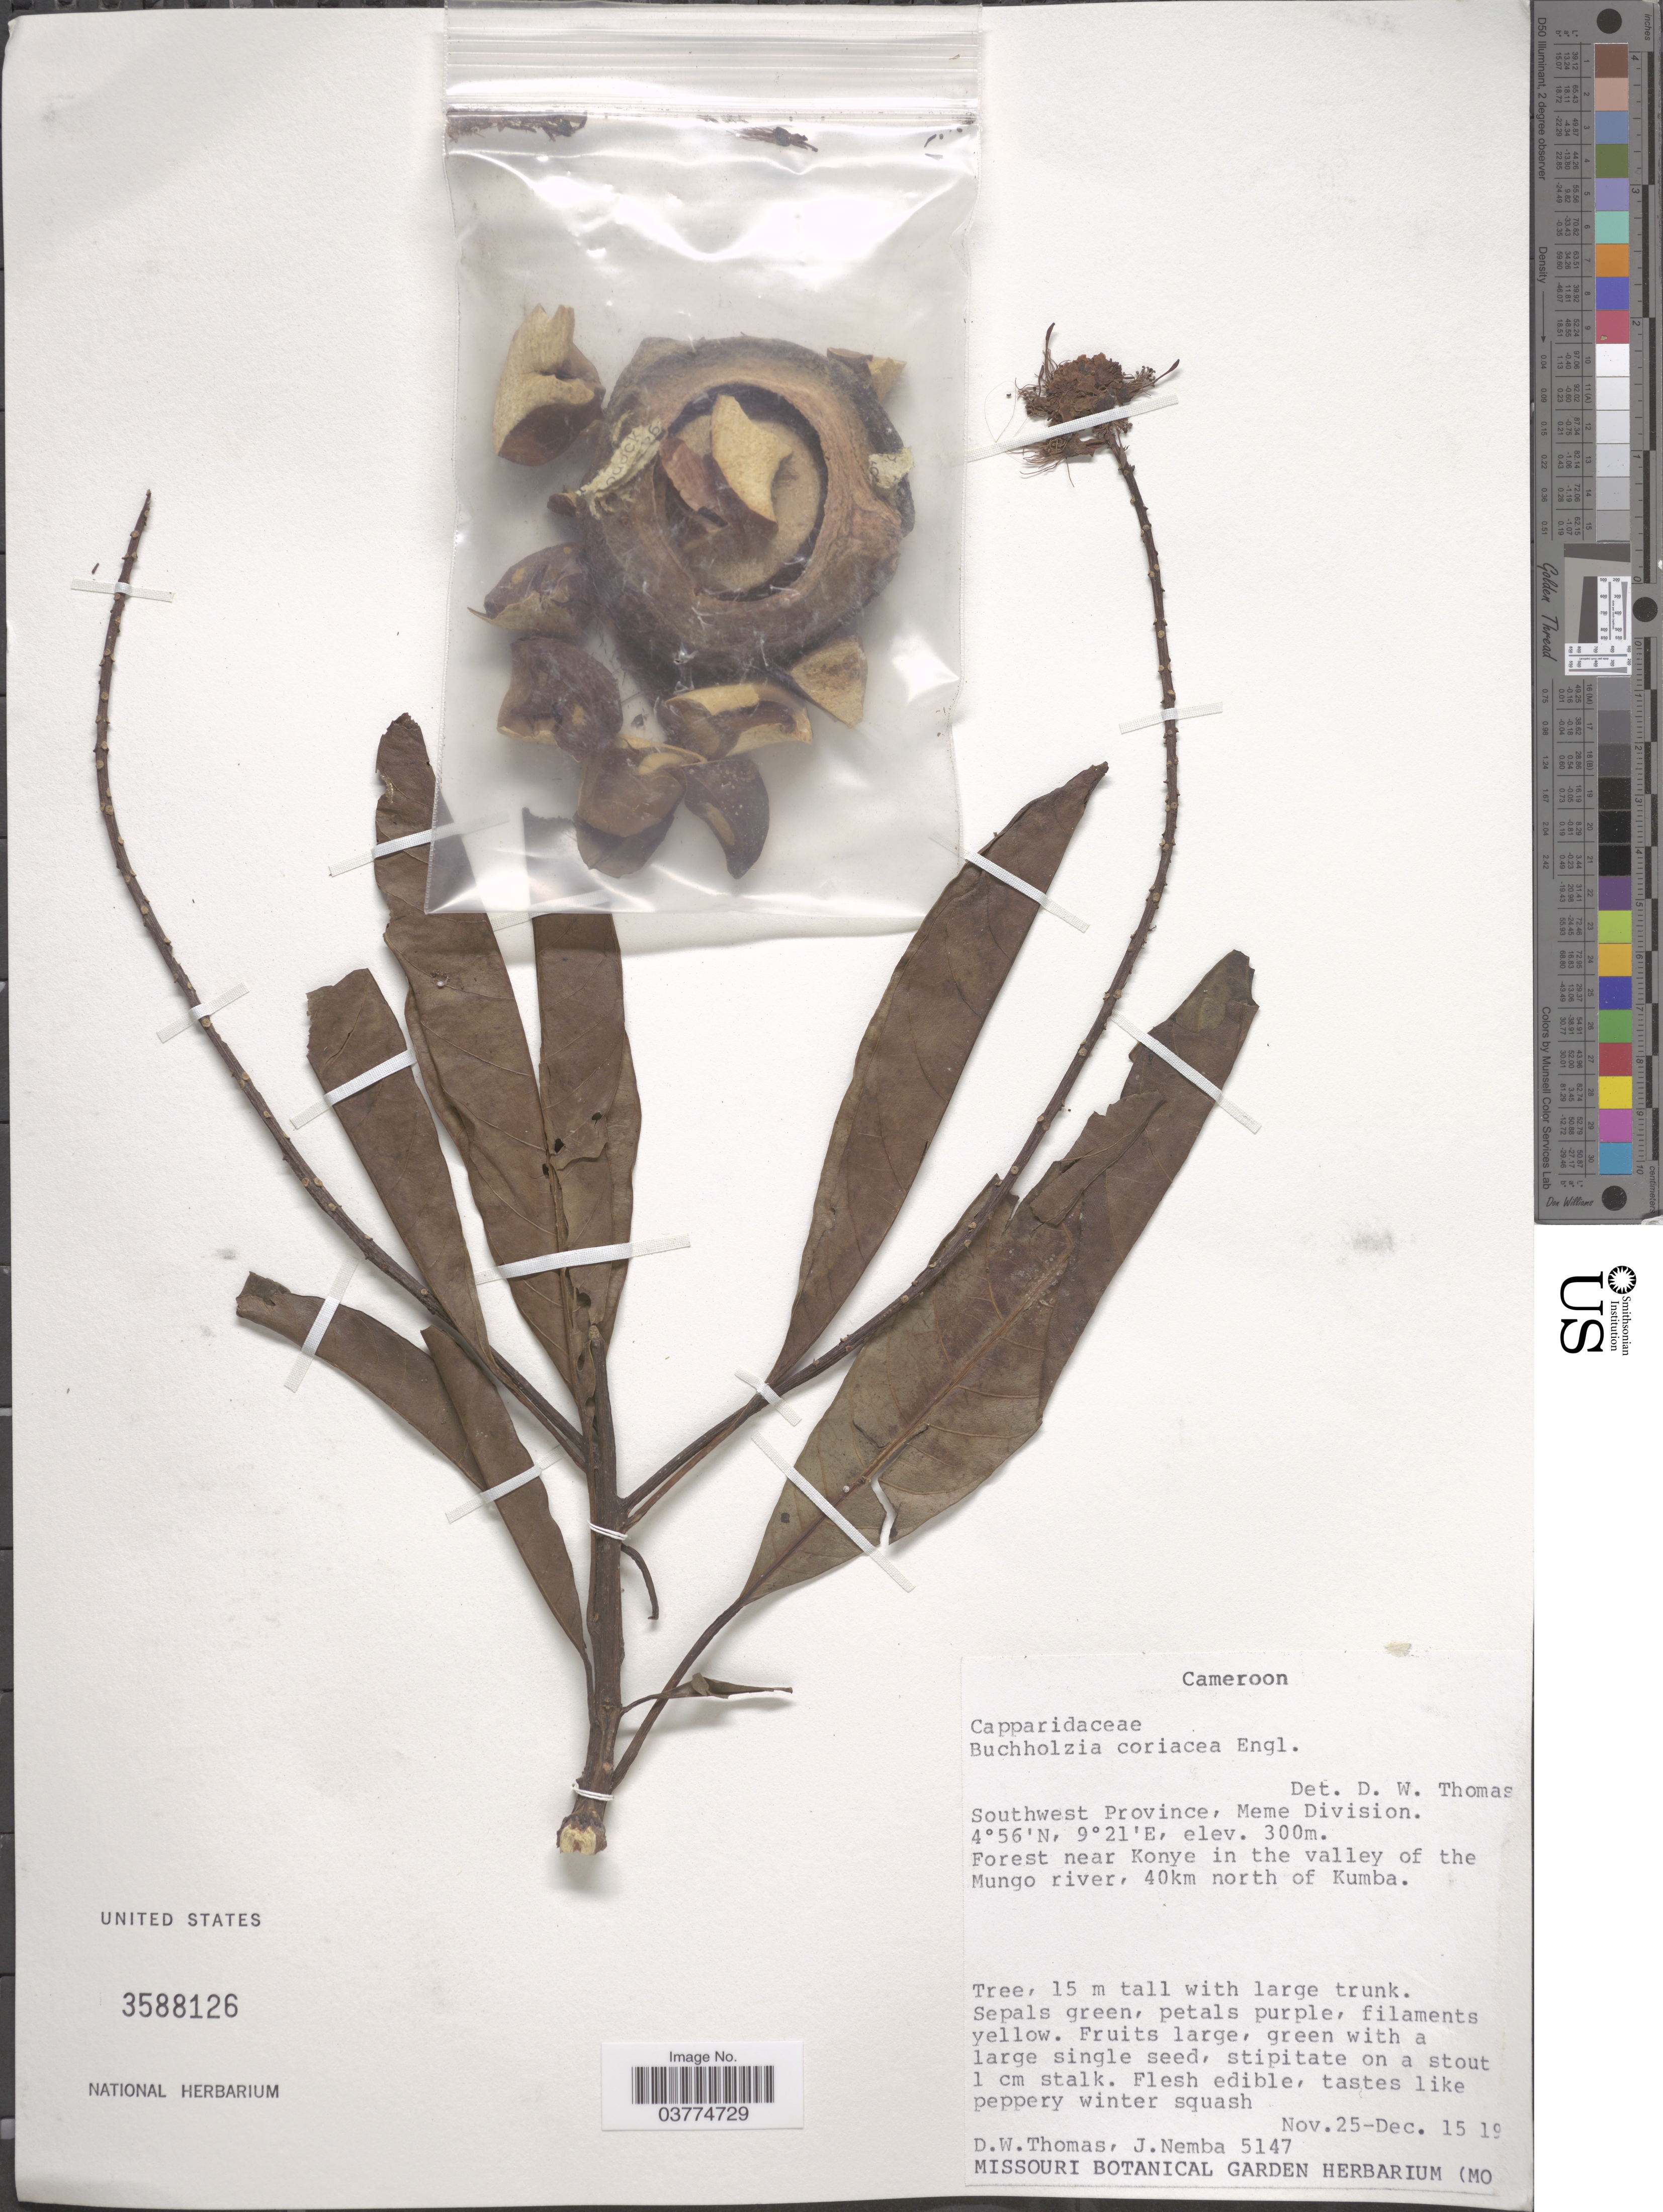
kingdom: Plantae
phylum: Tracheophyta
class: Magnoliopsida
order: Brassicales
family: Capparaceae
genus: Buchholzia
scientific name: Buchholzia coriacea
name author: Engl.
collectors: D. W. Thomas & J. Nemba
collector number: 5147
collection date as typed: Transcribed d/m/y: 25/11/19 to 15/12/19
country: Cameroon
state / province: Sud-Ouest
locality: Southwest Province, Meme Division. Forest near Konye in the valley of the Mungo river, 40 km north of Kumba.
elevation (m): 300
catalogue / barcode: US 3588126